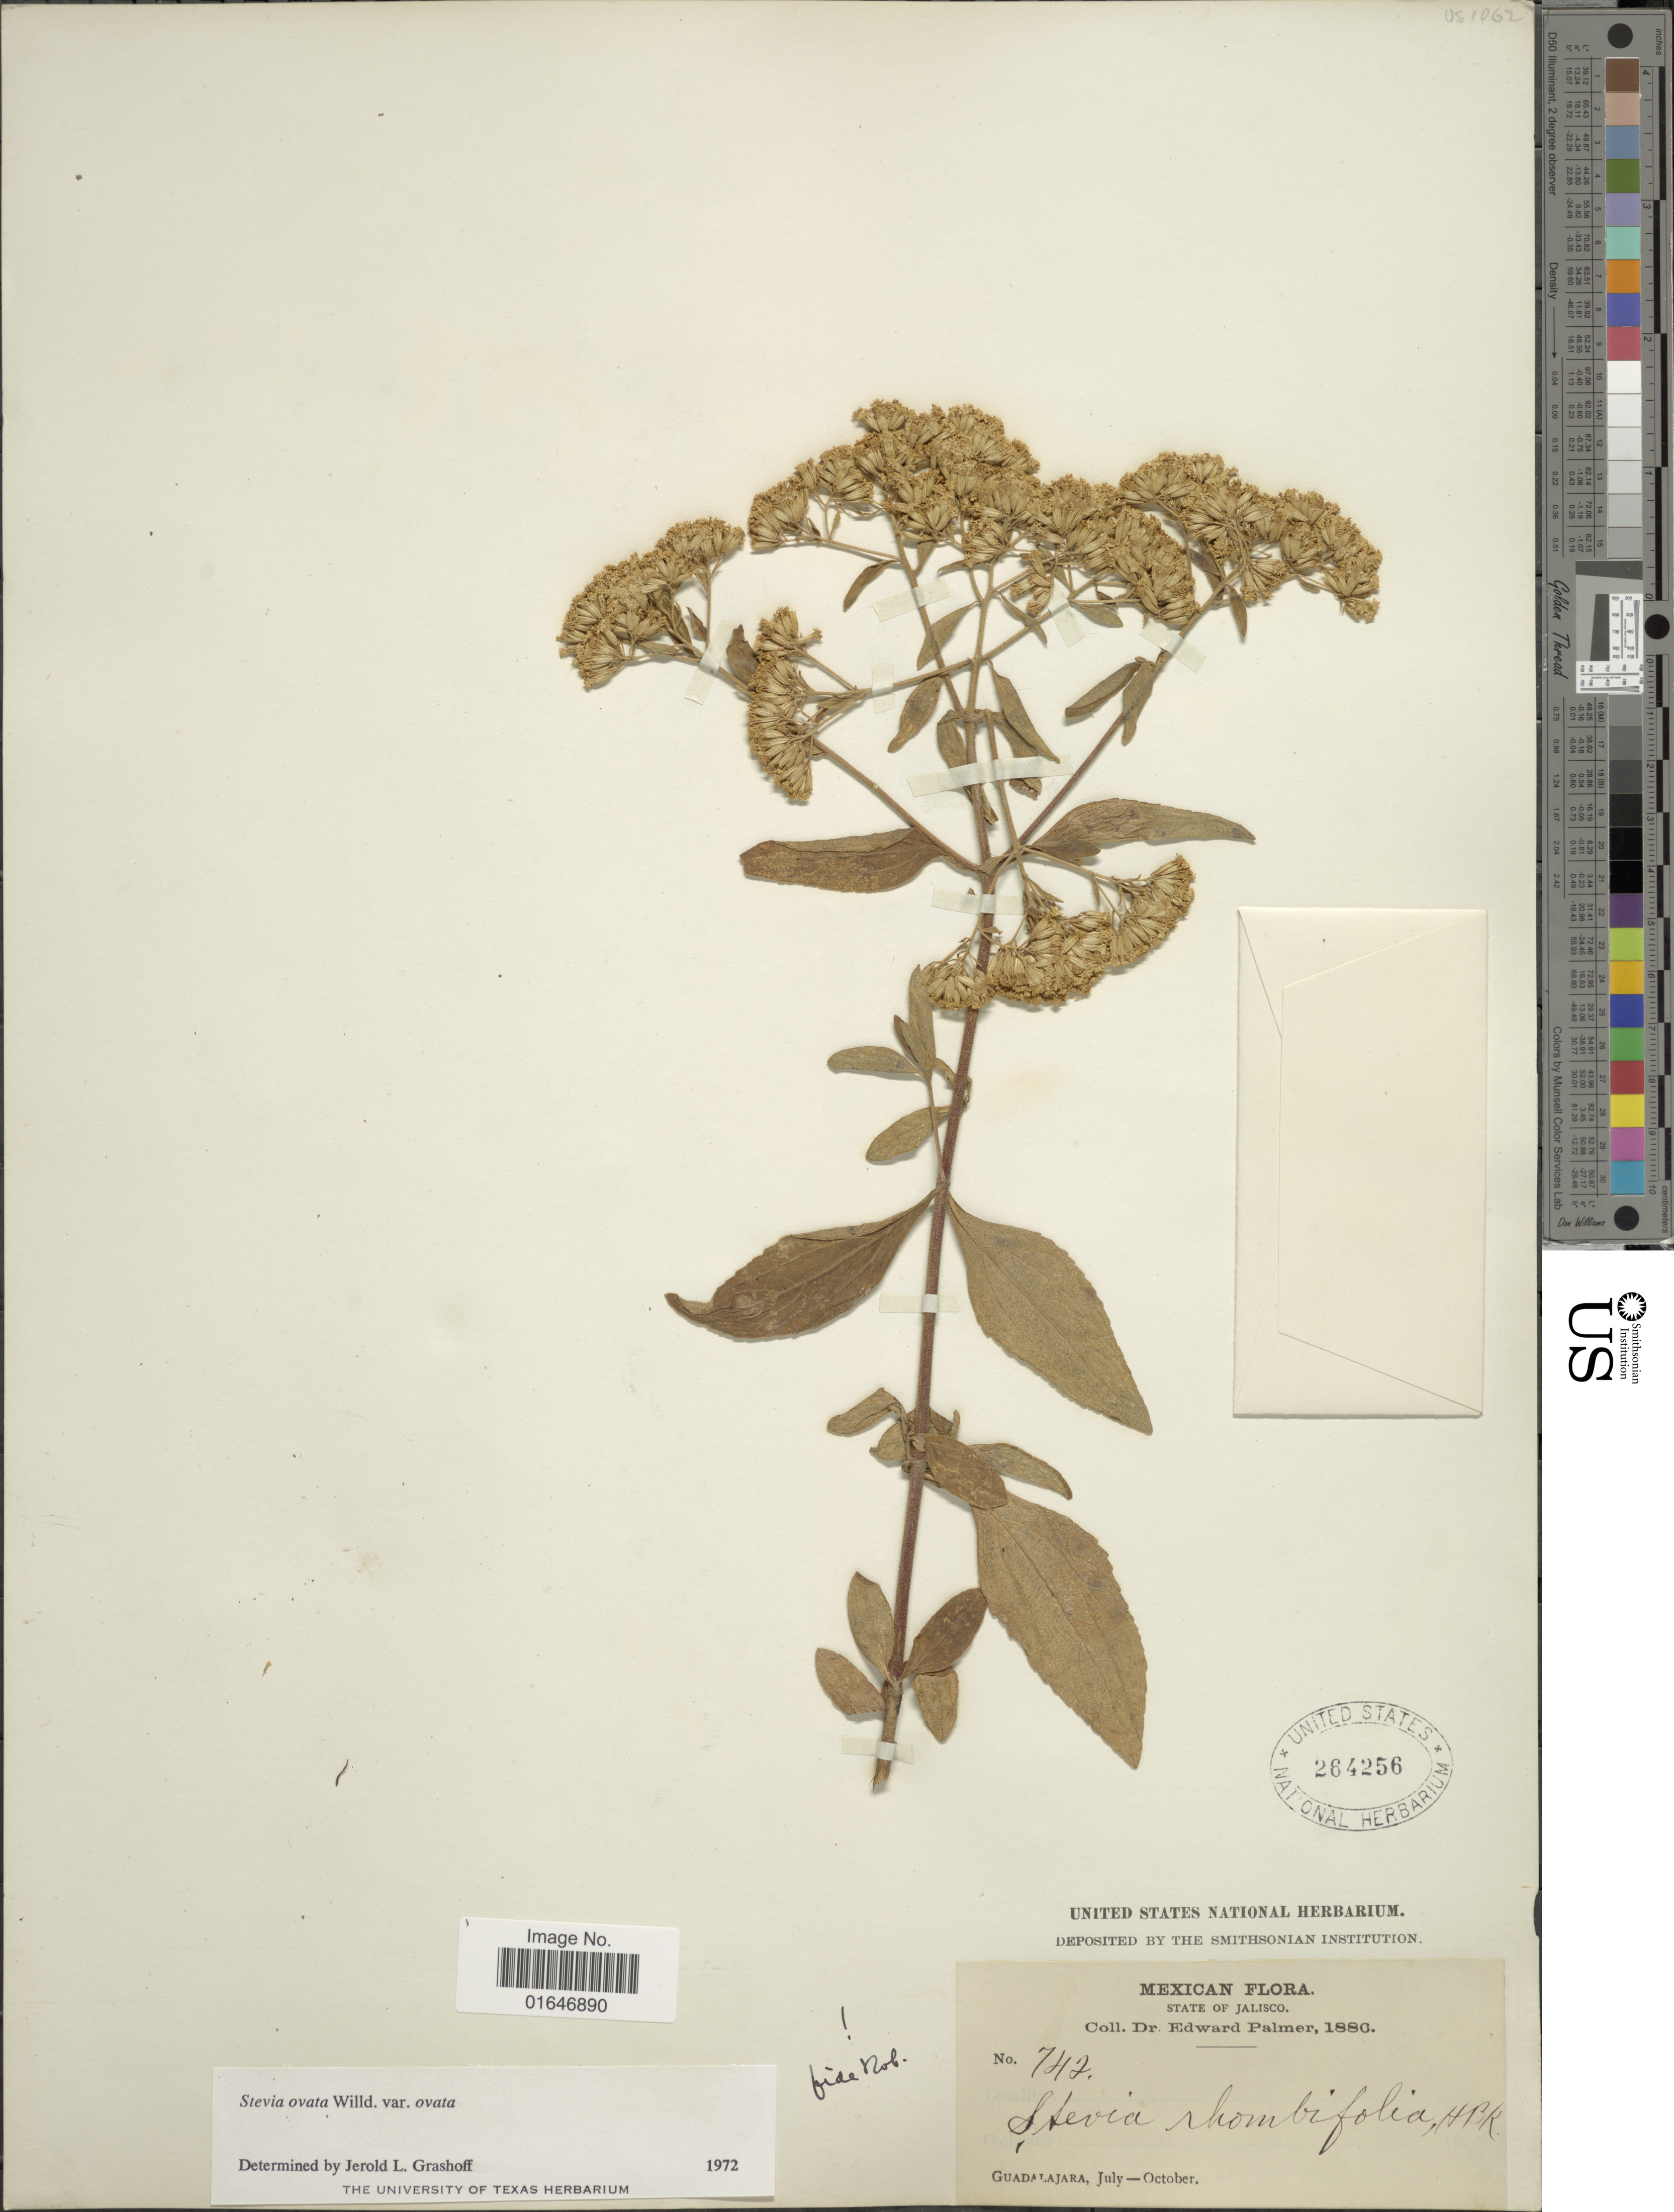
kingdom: Plantae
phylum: Tracheophyta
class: Magnoliopsida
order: Asterales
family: Asteraceae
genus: Stevia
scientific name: Stevia ovata var. ovata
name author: Willd.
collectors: E. Palmer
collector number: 742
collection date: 1886-07/1886-10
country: Mexico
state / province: Jalisco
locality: Guadalajara.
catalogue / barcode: US 264256